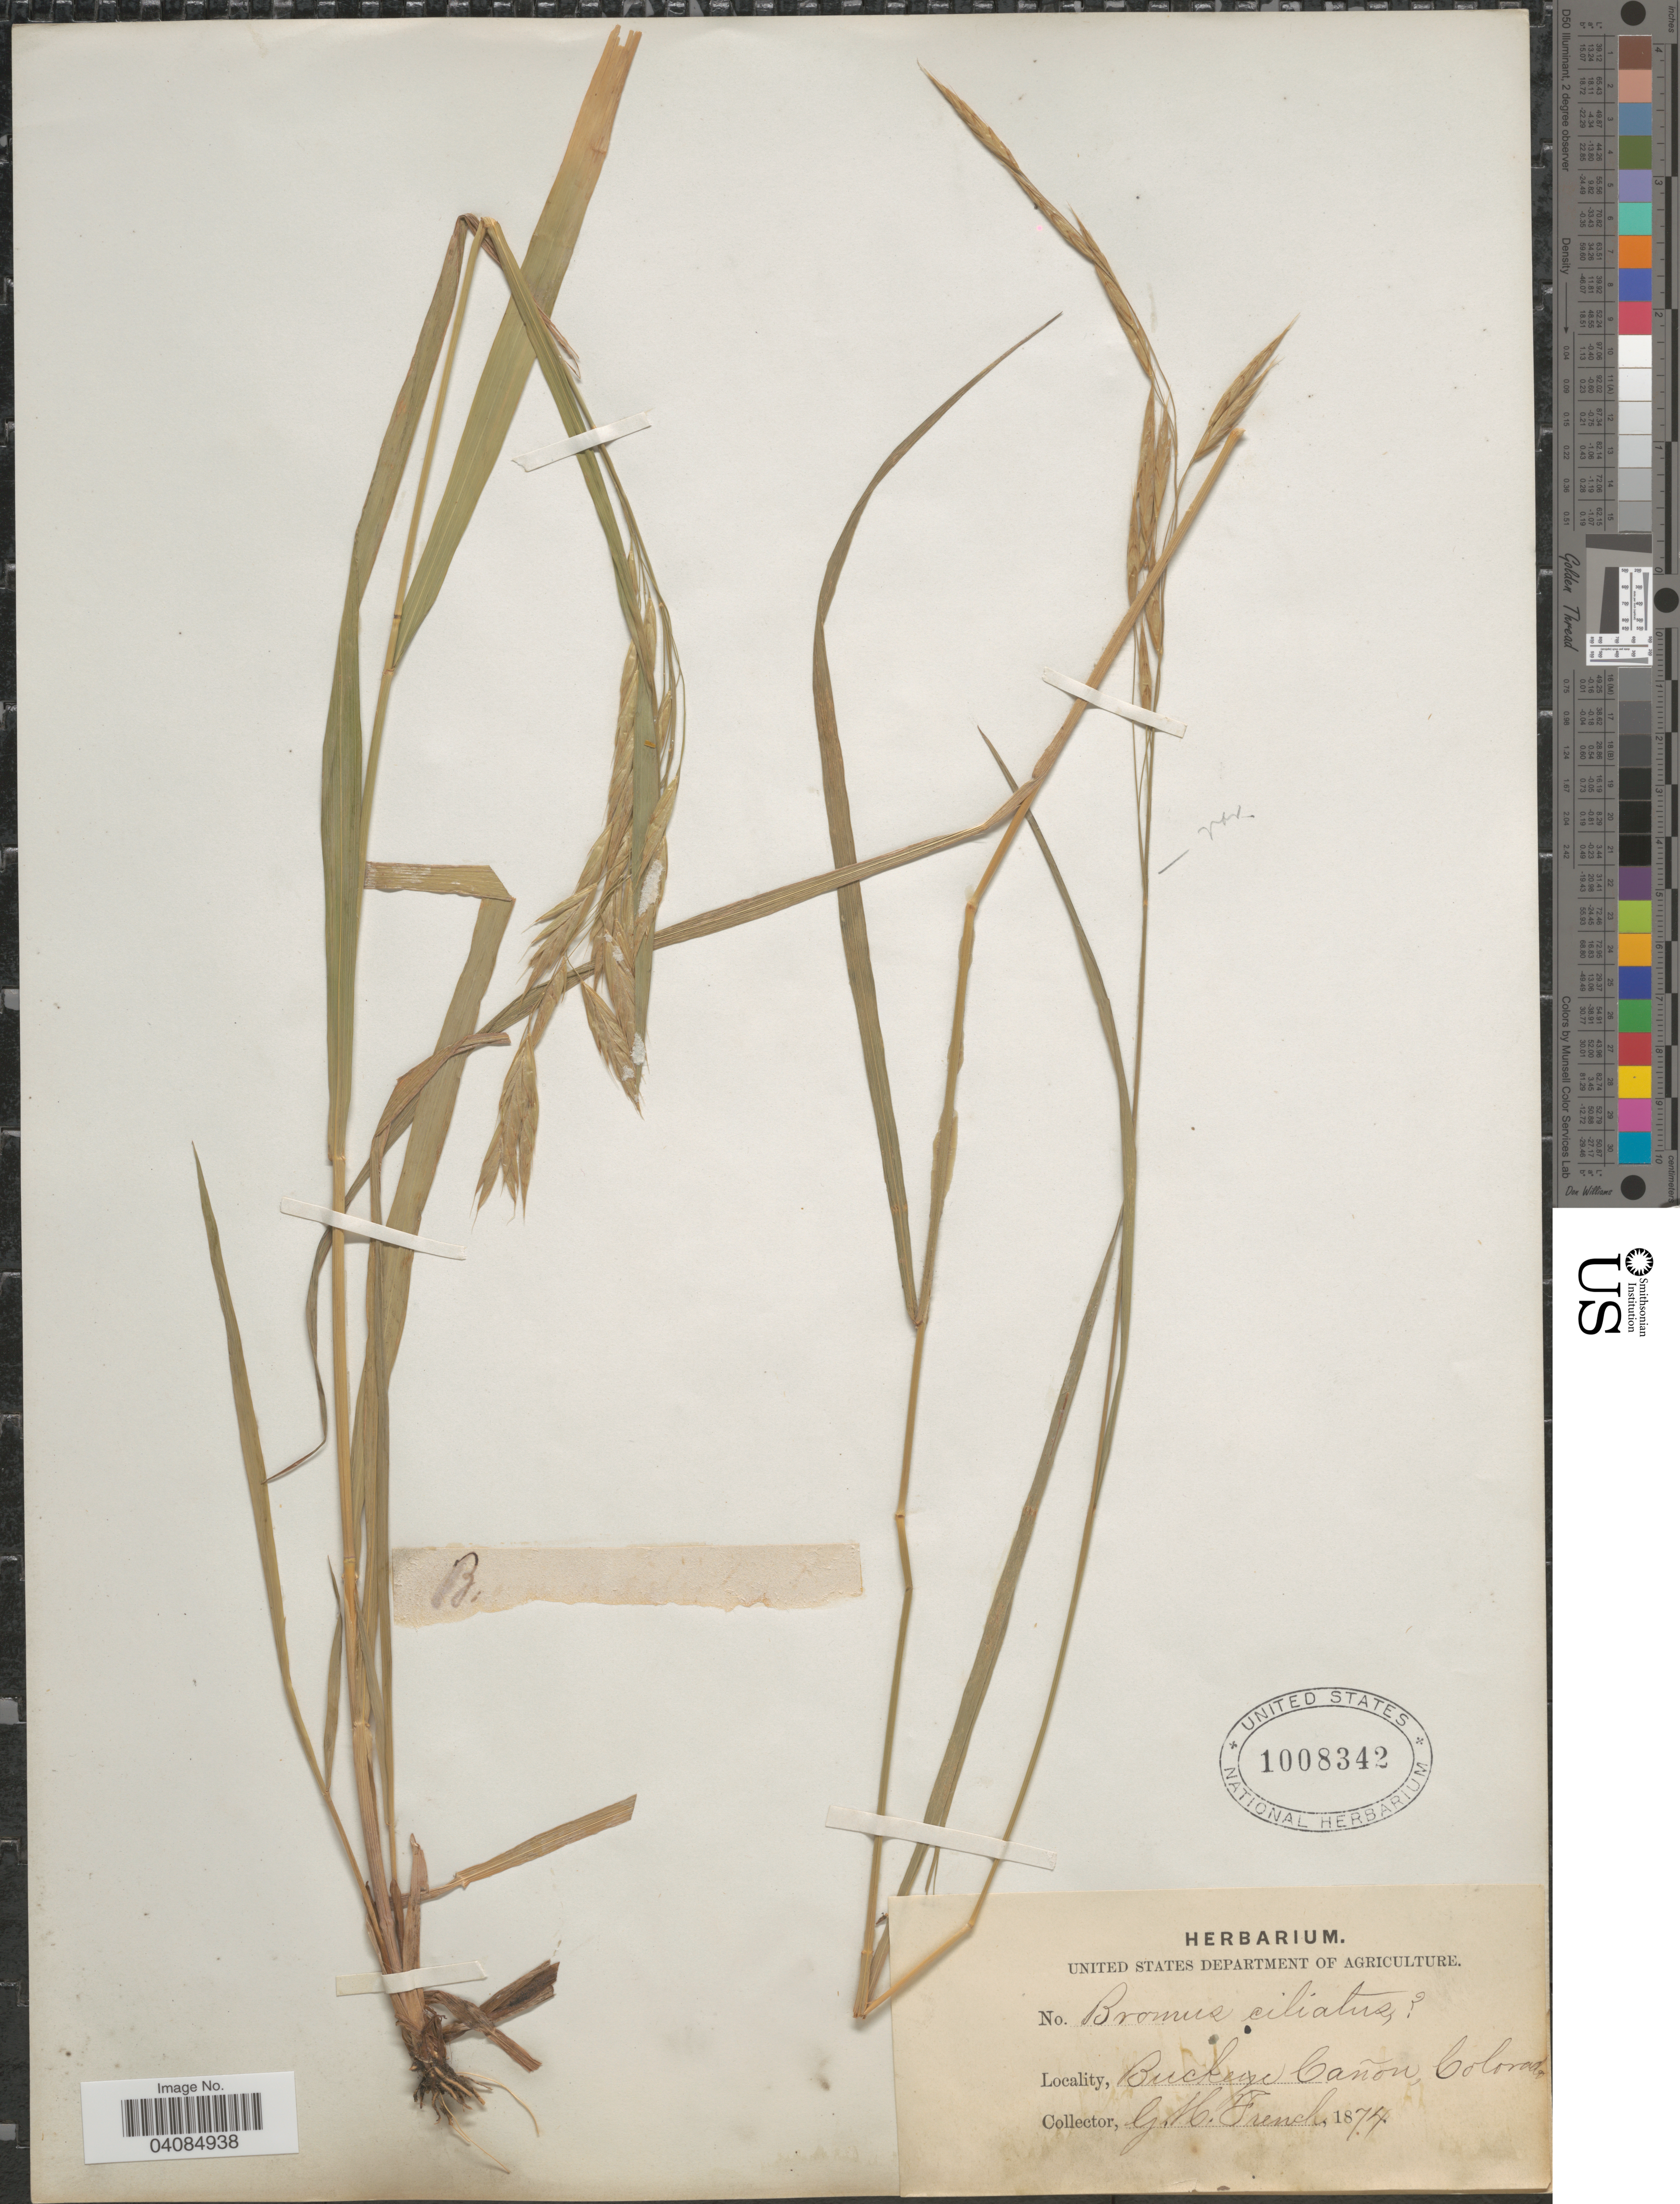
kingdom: Plantae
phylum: Tracheophyta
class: Liliopsida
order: Poales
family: Poaceae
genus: Bromus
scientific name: Bromus racemosus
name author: L.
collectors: G. H. French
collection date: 1874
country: United States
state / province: Colorado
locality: Buckeye Cañon.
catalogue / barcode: US 1008342